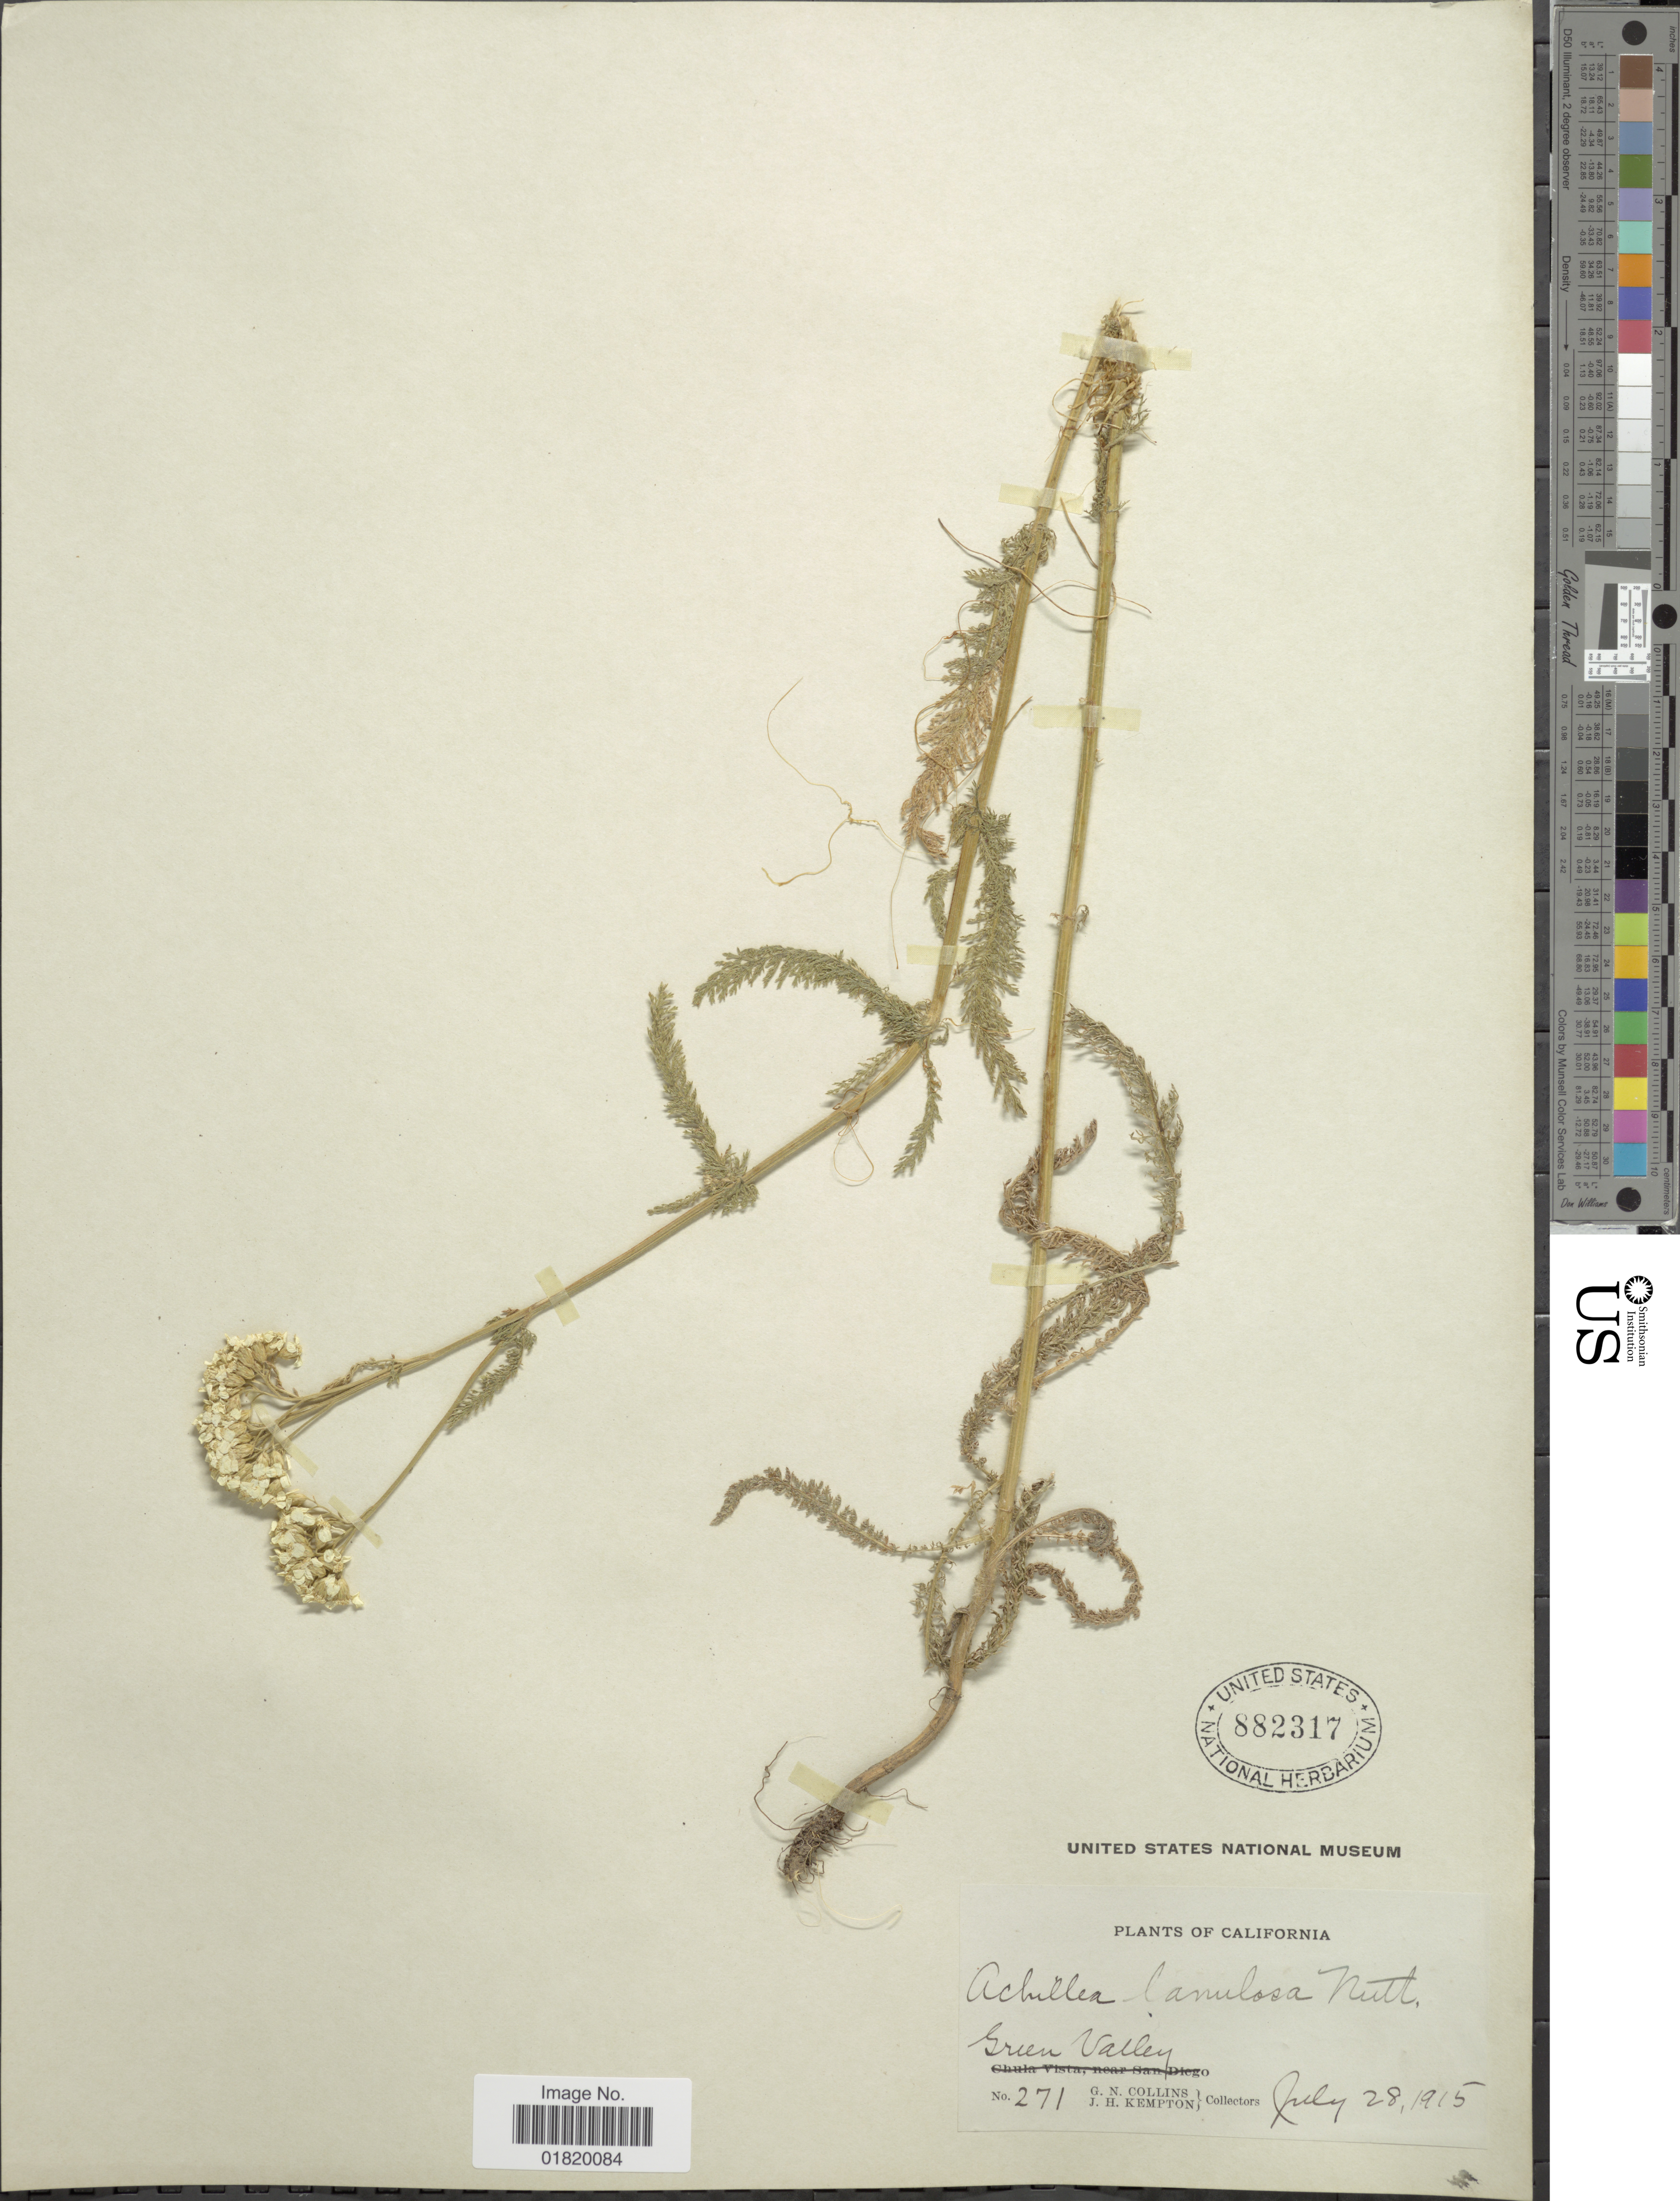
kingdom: Plantae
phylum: Tracheophyta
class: Magnoliopsida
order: Asterales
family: Asteraceae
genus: Achillea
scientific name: Achillea lanulosa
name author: Nutt.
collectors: G. Collins & J. H. Kempton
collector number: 271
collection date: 1915-07-28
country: United States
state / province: California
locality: Green Valley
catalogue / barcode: US 882317